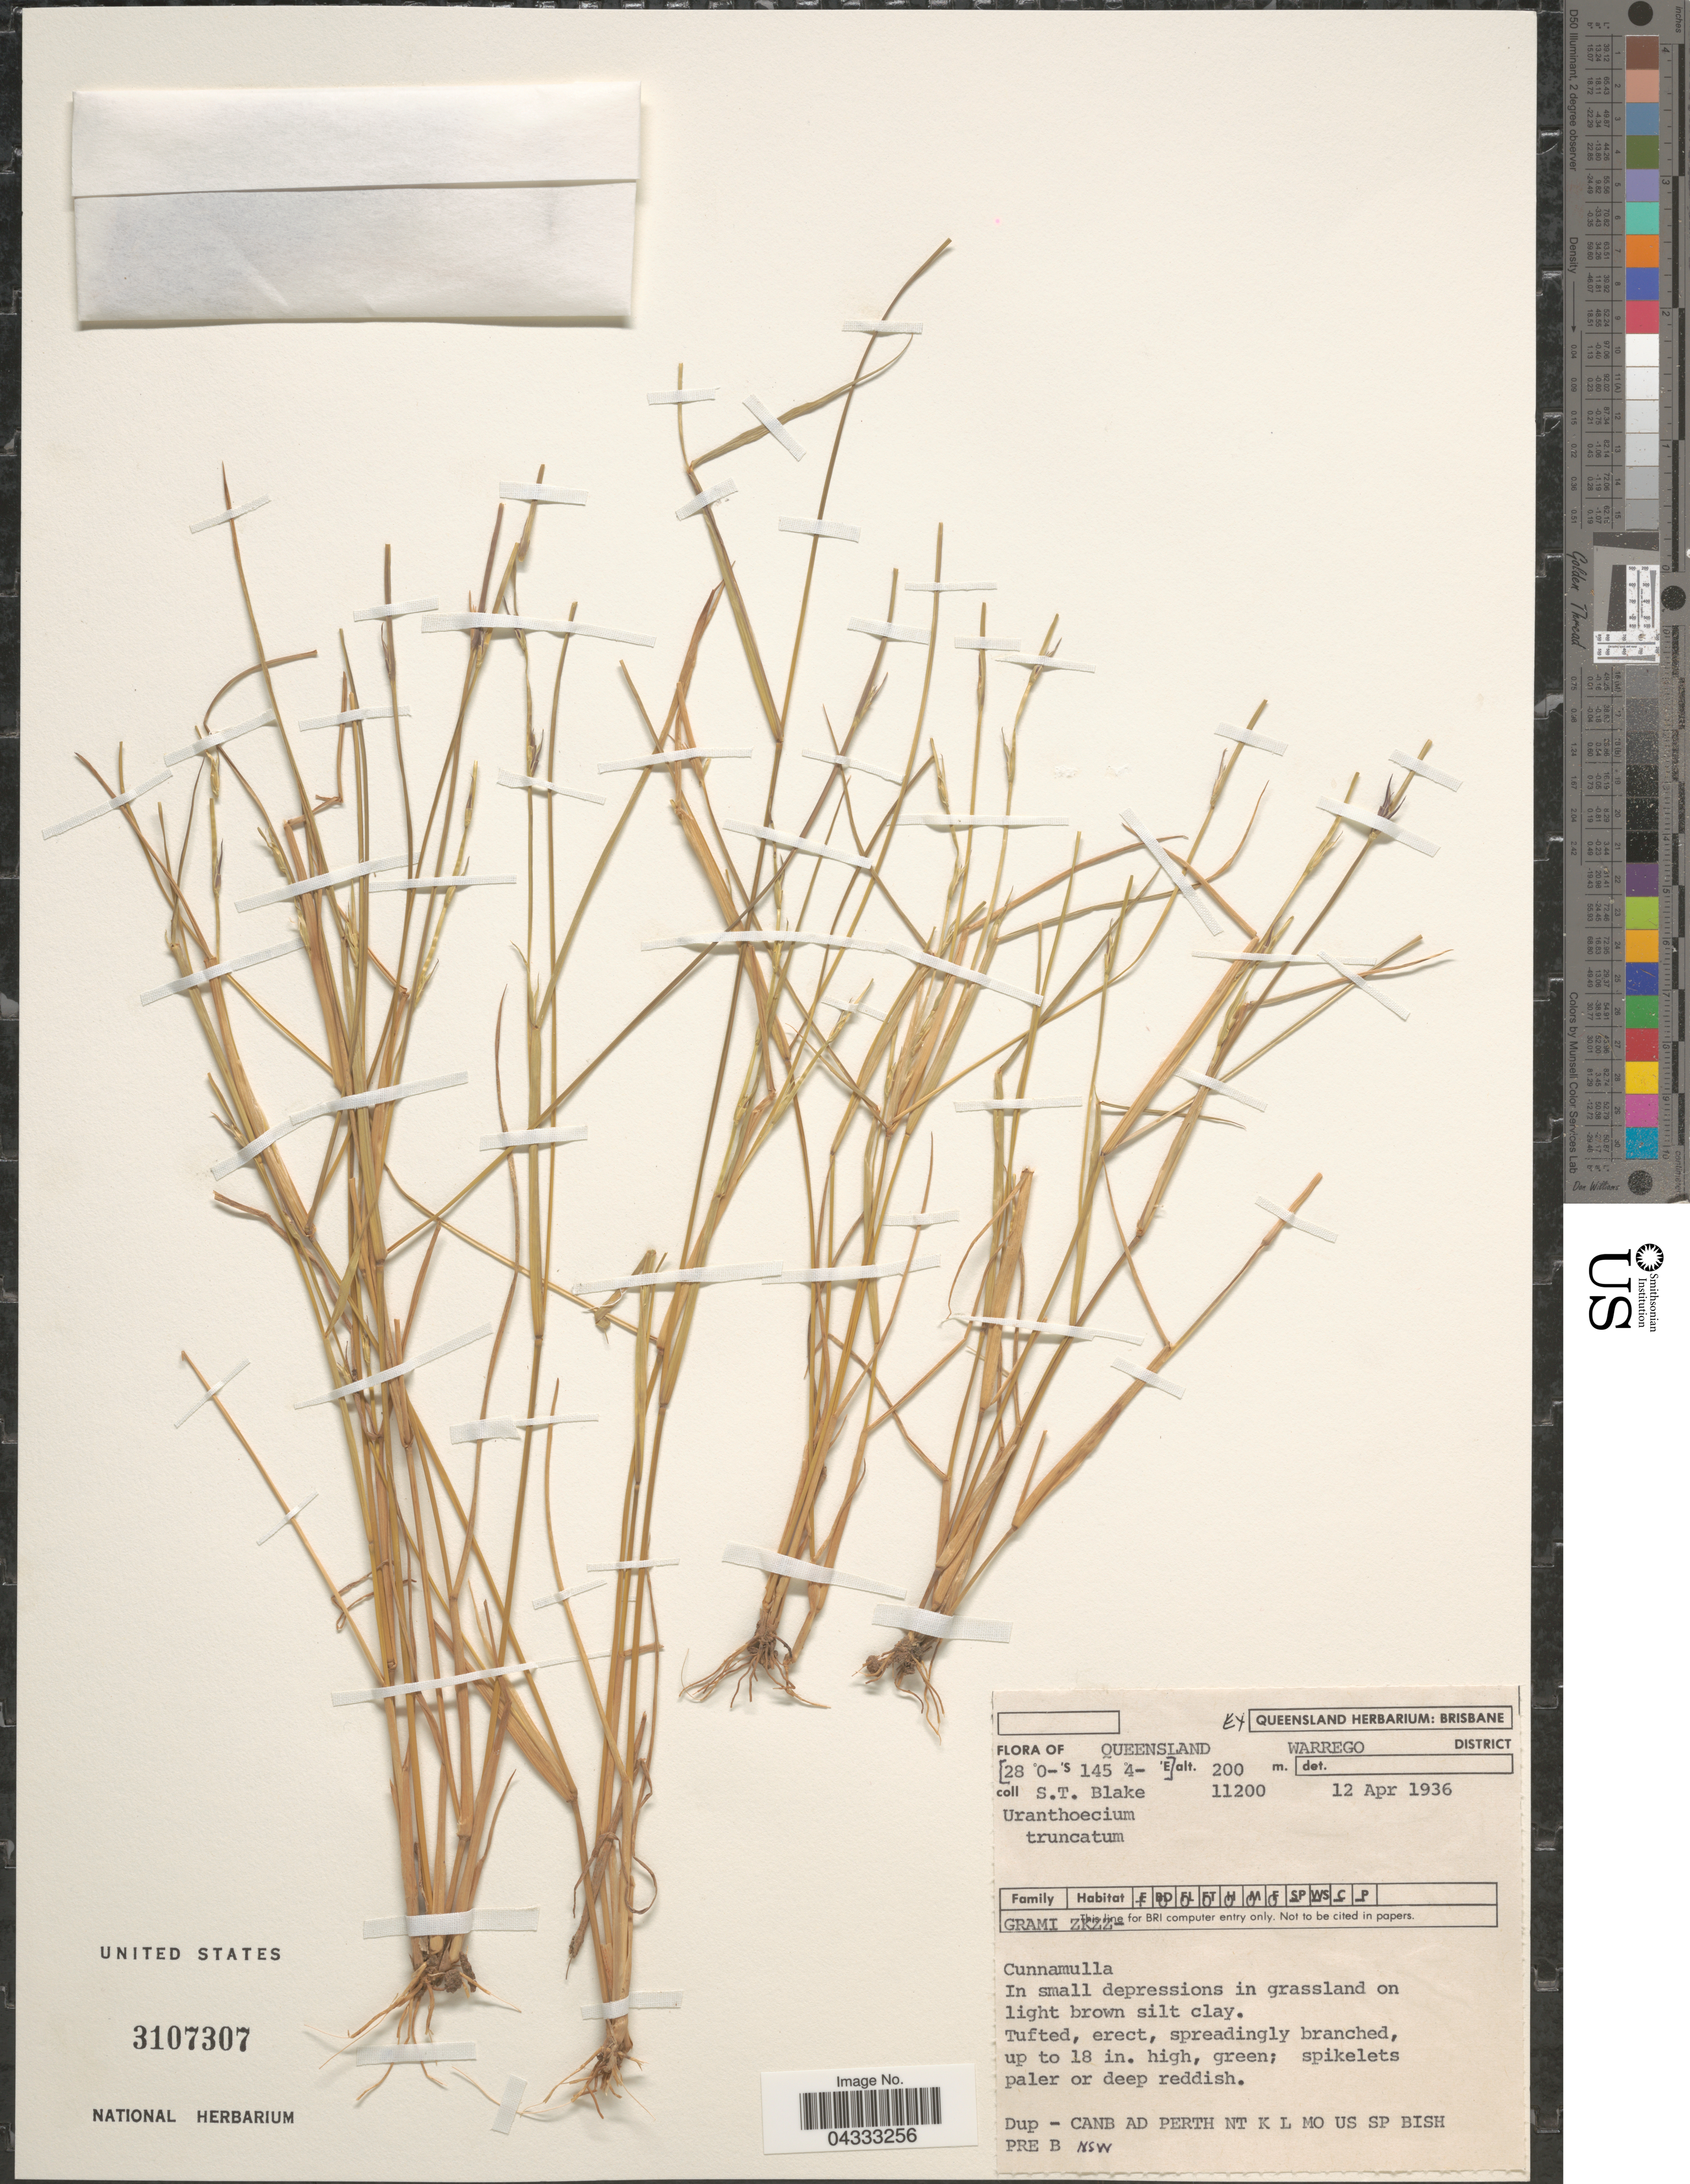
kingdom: Plantae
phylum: Tracheophyta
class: Liliopsida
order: Poales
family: Poaceae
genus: Uranthoecium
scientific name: Uranthoecium truncatum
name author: (Maiden & Betche) Stapf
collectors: S. T. Blake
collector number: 11200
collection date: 1936-04-12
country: Australia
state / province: Queensland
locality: Warrego District. In small depressions in grassland on light brown silt clay.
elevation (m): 200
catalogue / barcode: US 3107307